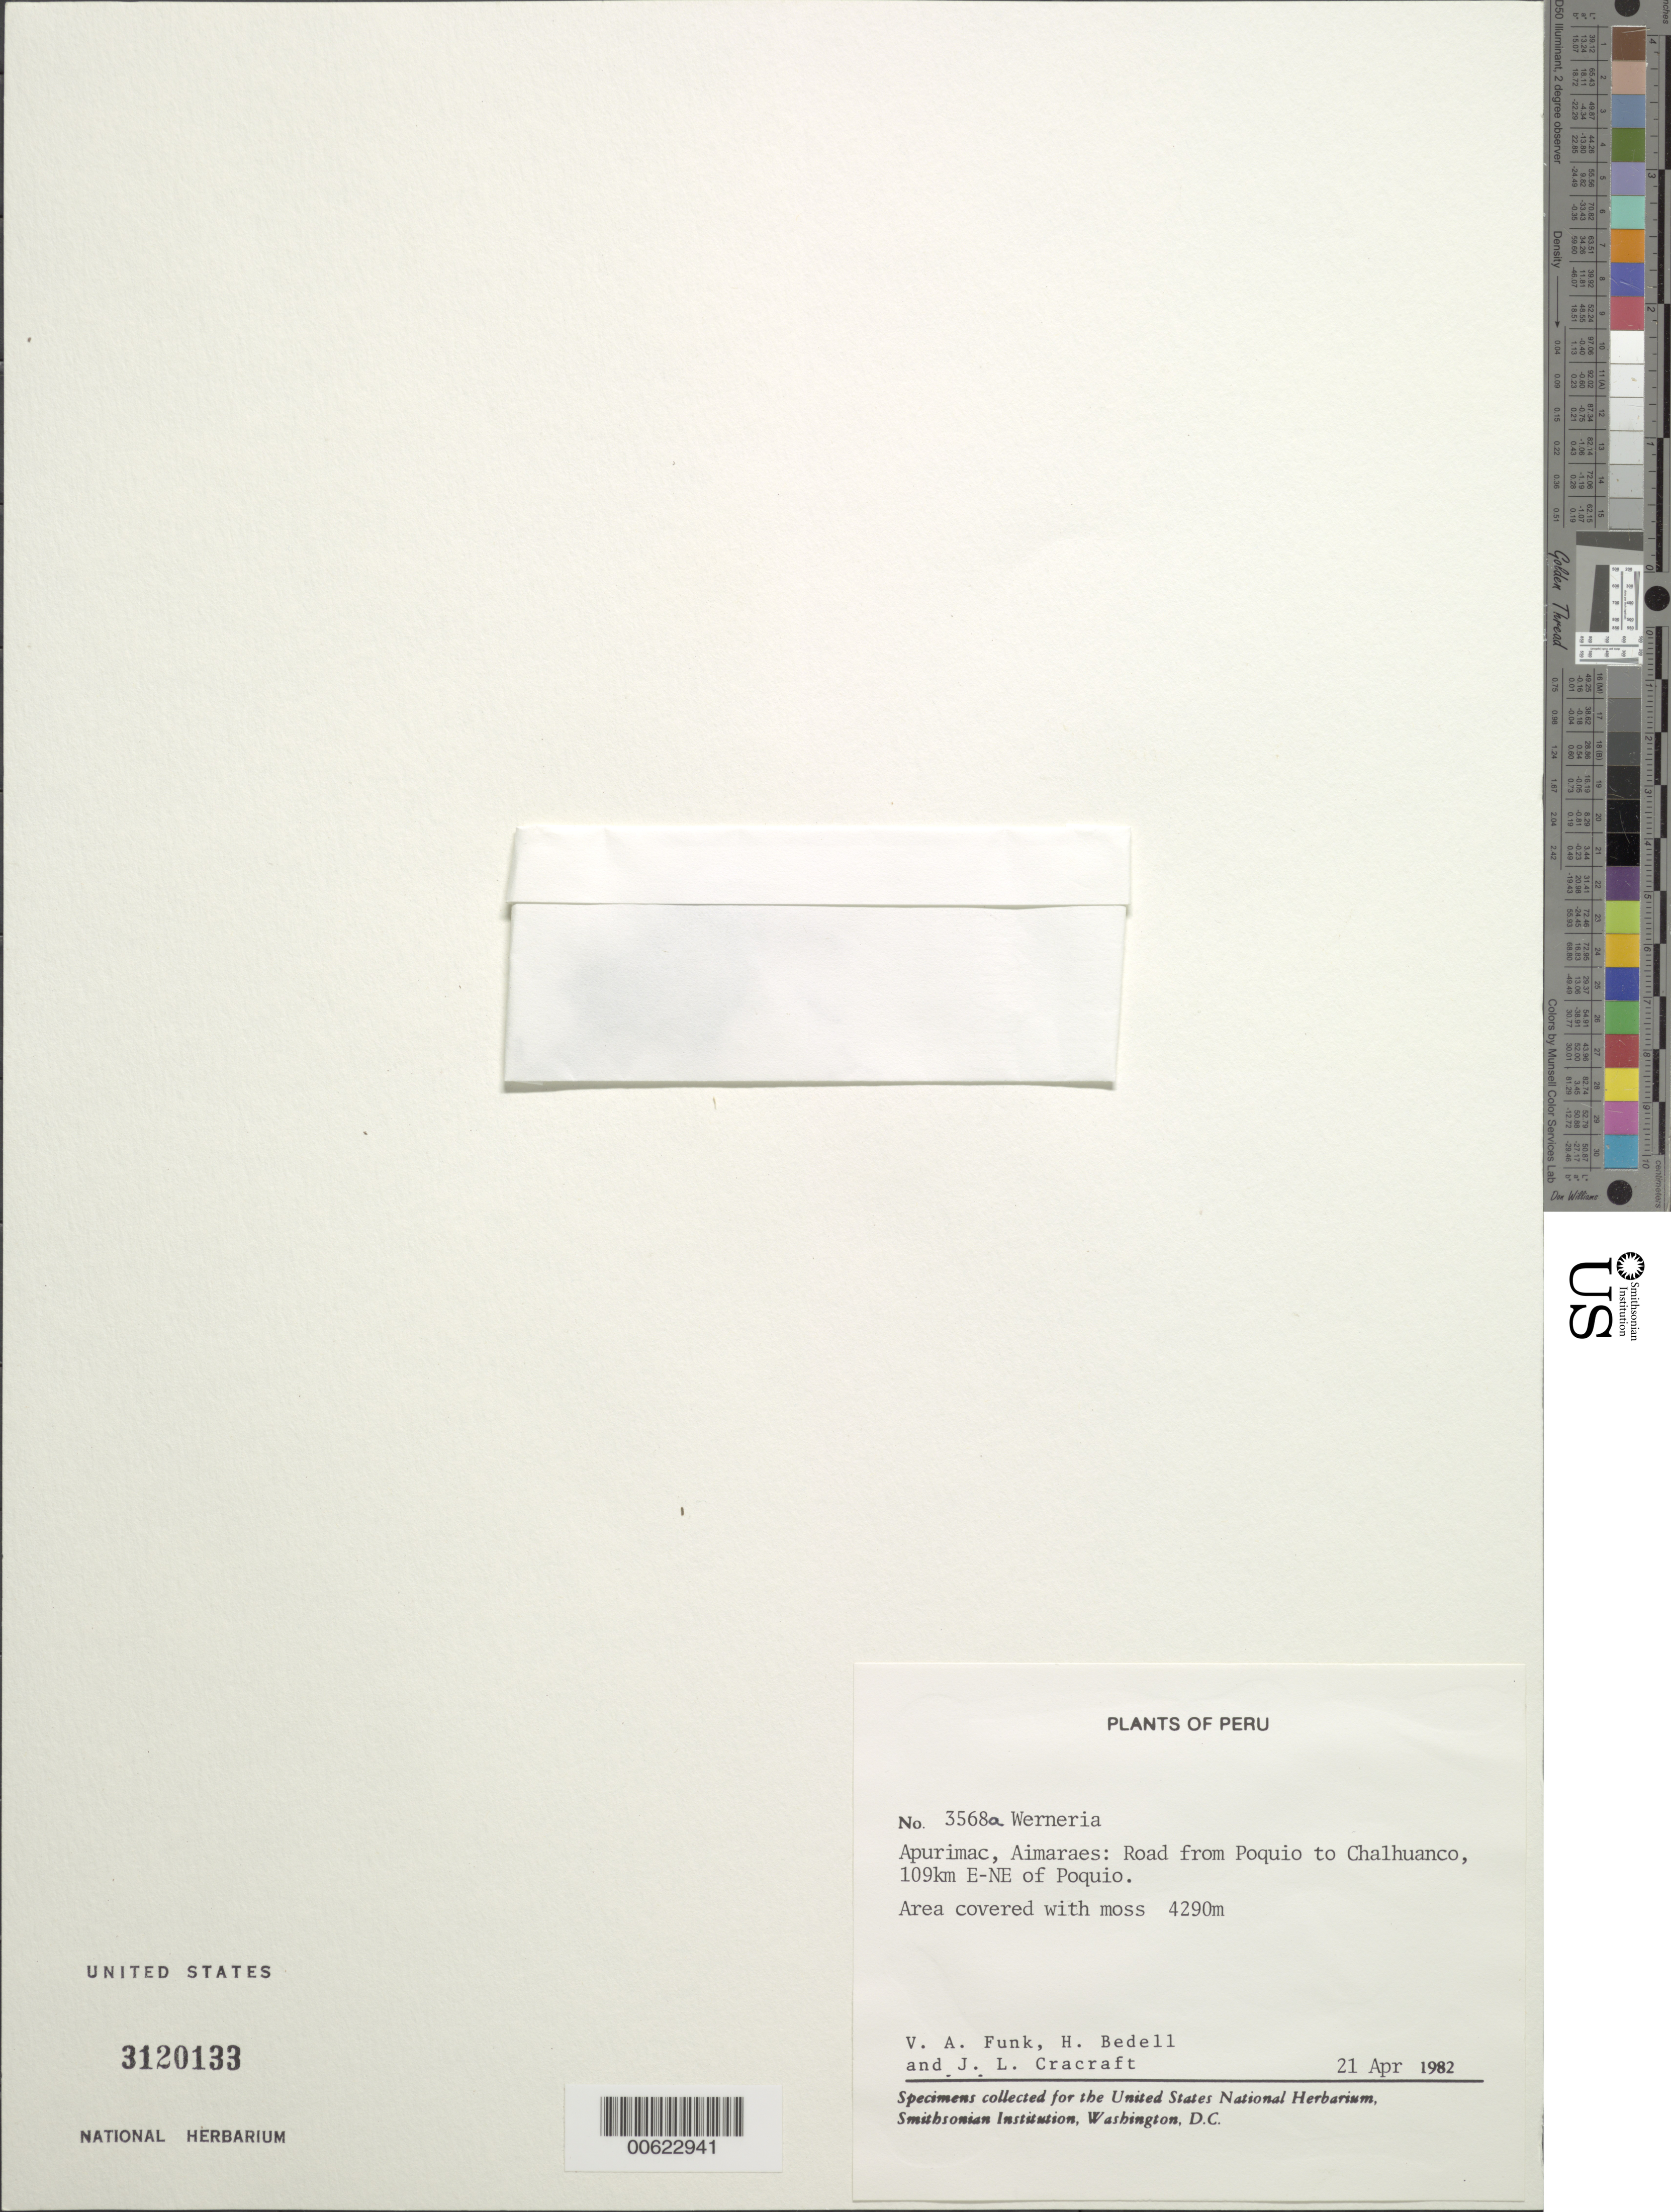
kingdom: Plantae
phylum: Tracheophyta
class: Magnoliopsida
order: Asterales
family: Asteraceae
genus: Werneria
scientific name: Werneria pectinata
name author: Lingelsh.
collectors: V. Funk & J. L. Cracraft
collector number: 3568A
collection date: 1982-04-21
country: Peru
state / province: Apurímac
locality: Aimaraes: road from Poquio to Chalhuanco, 109 km E-NE of Poquio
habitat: area covered with moss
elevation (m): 4290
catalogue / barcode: US 3120133